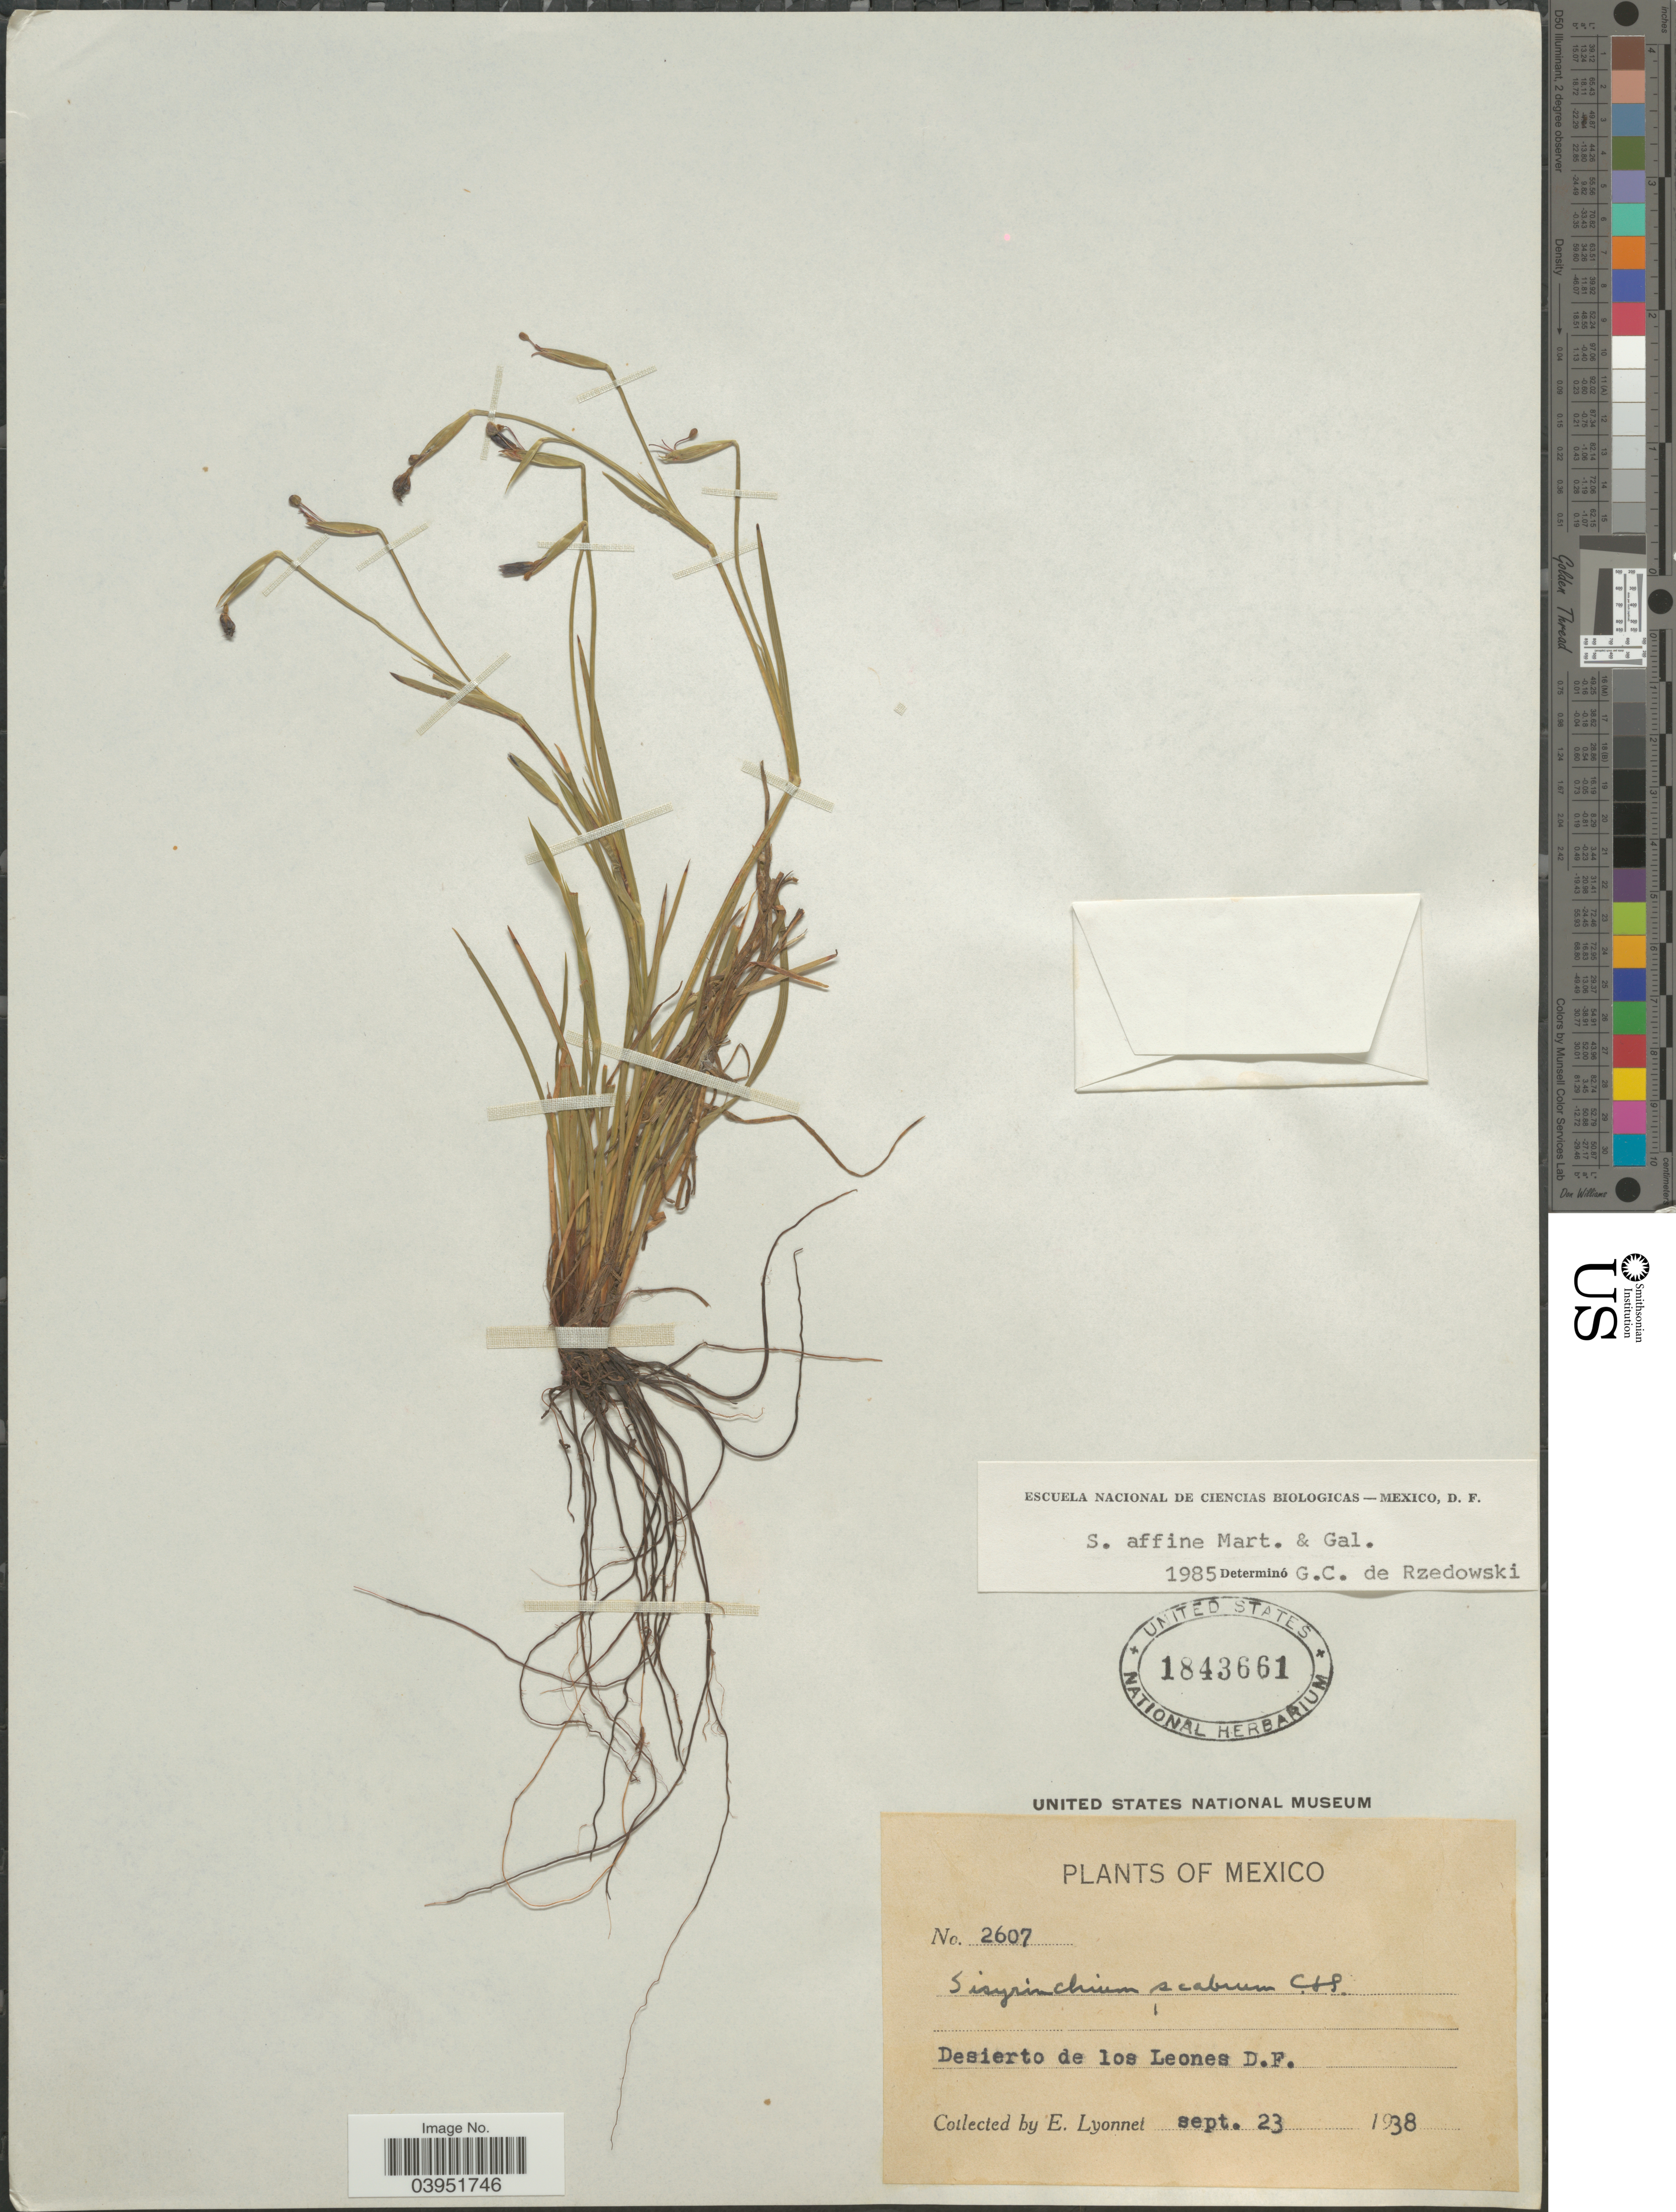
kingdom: Plantae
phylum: Tracheophyta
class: Liliopsida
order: Asparagales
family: Iridaceae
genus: Sisyrinchium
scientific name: Sisyrinchium affine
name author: M. Martens & Galeotti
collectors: E. Lyonnet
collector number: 2607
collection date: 1938-09-23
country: Mexico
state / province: Distrito Federal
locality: Desierto de los Leones.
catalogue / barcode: US 1843661